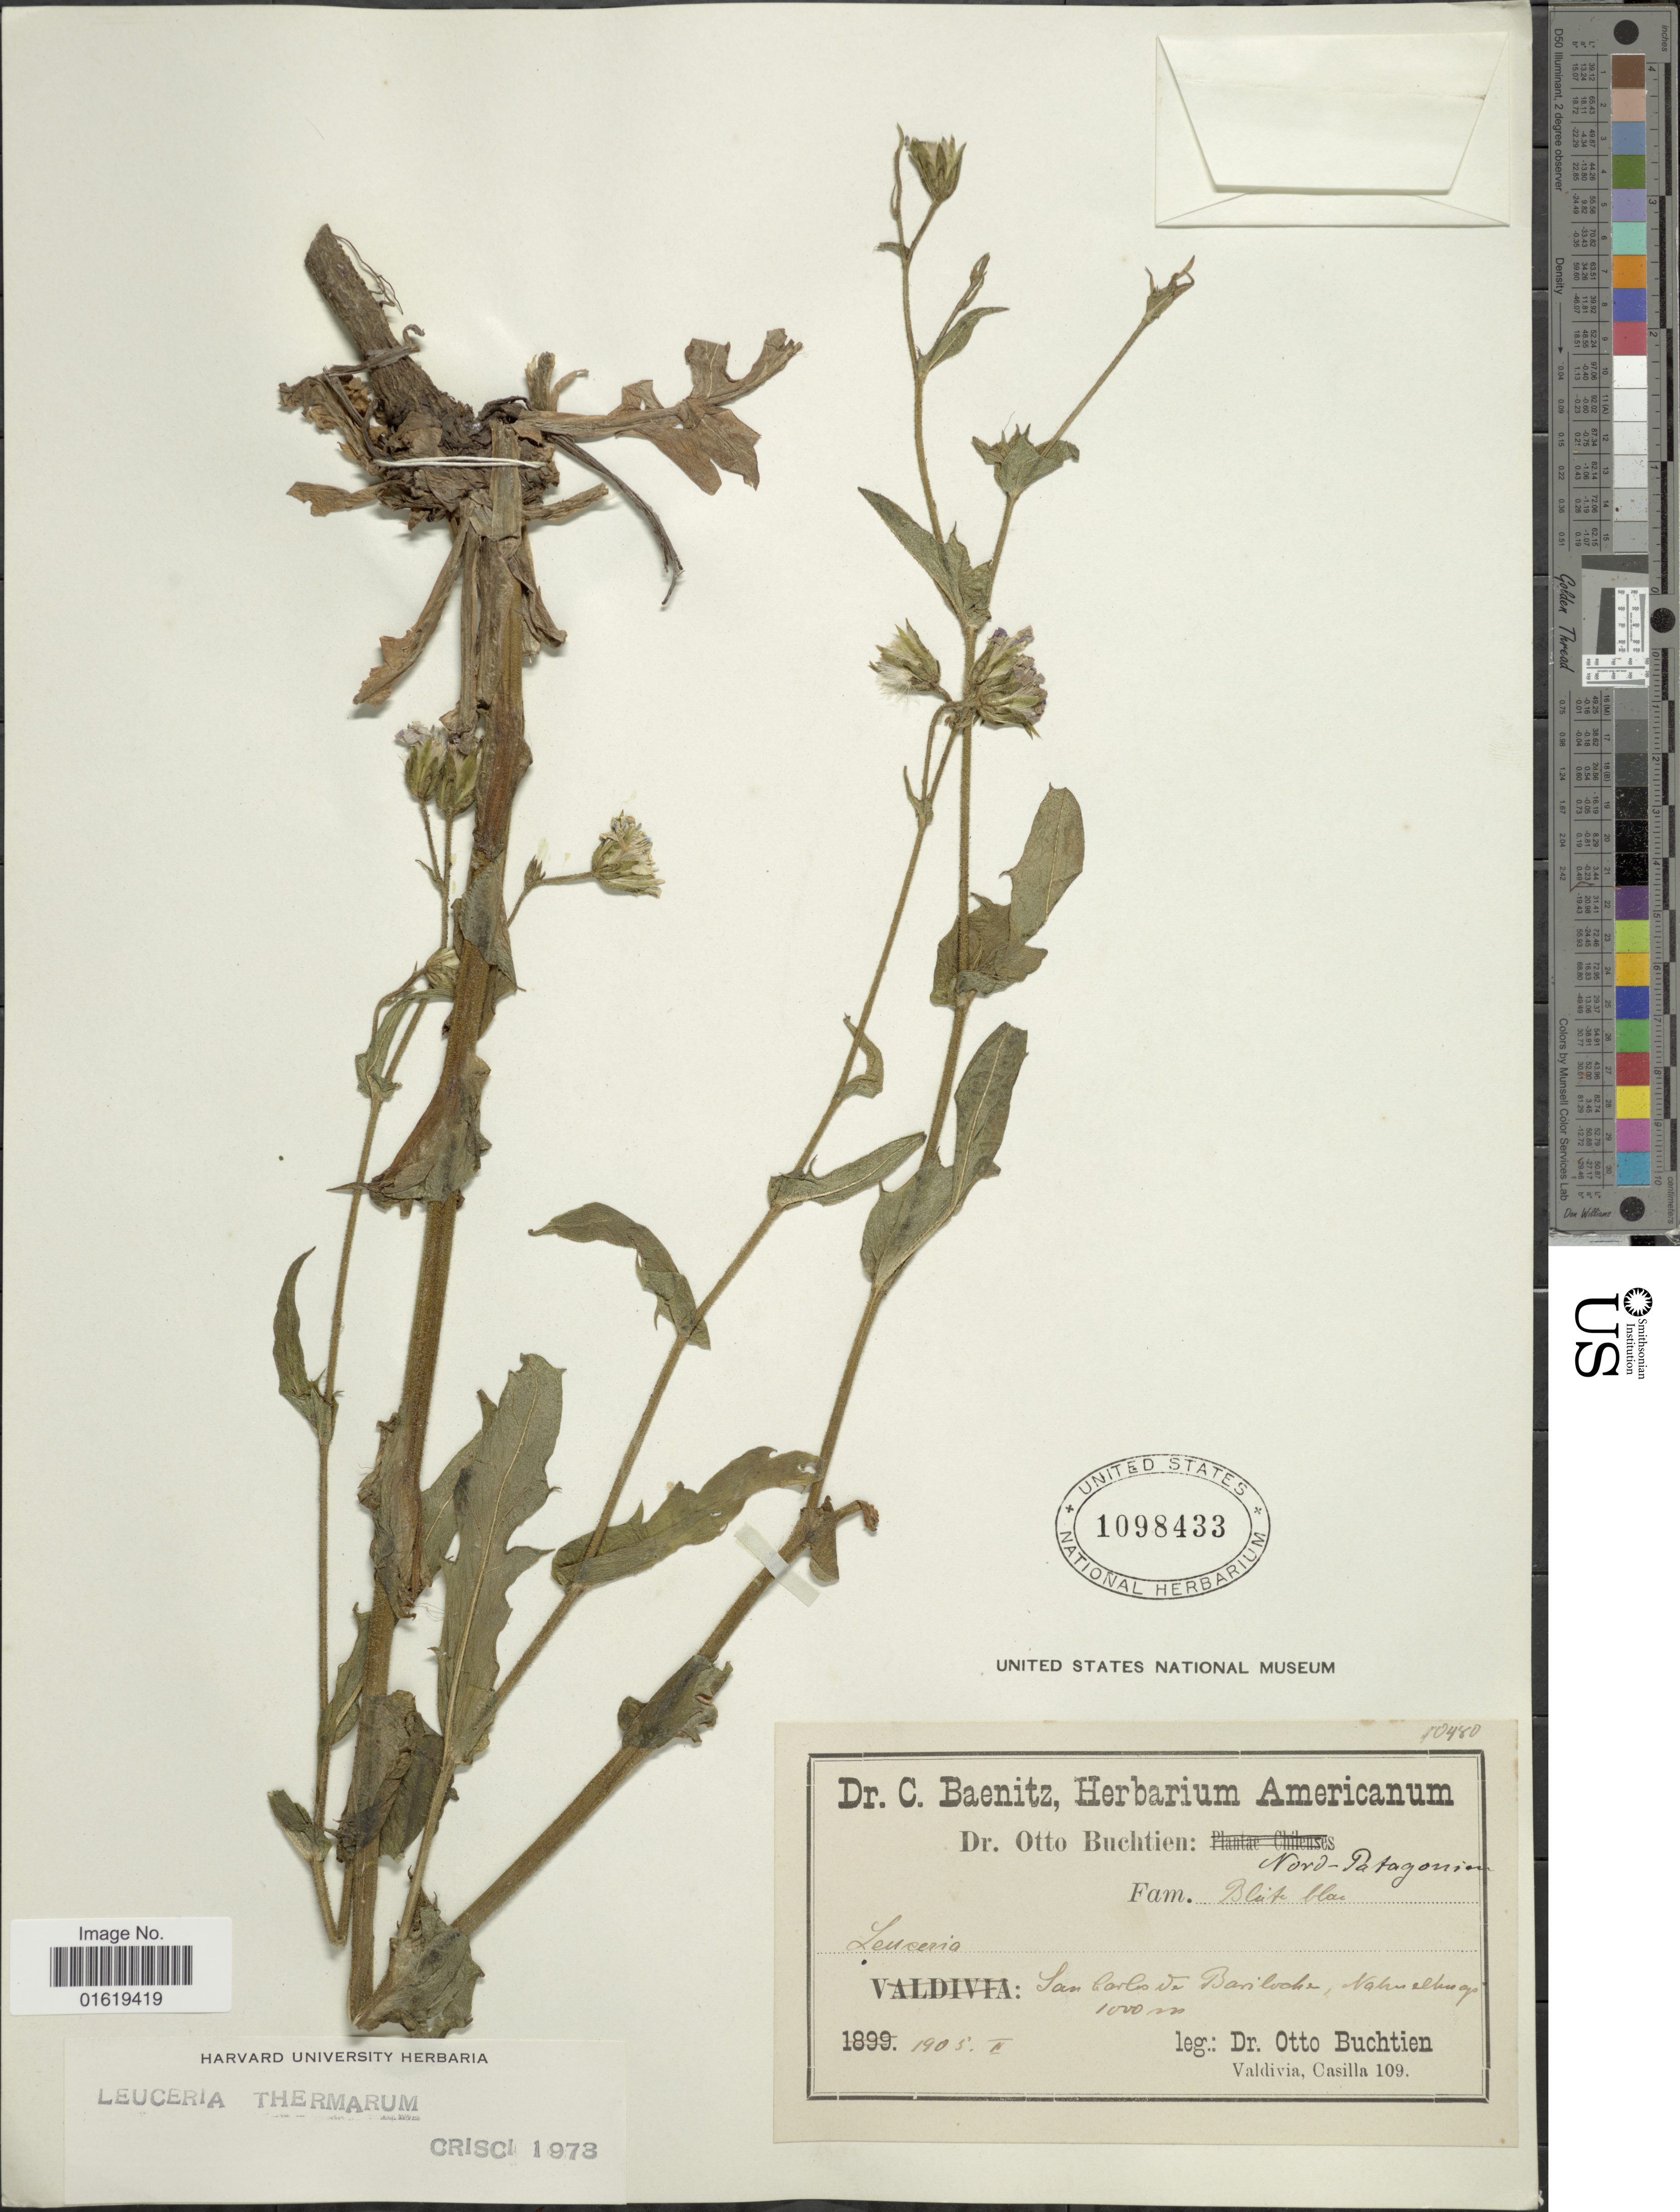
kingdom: Plantae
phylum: Tracheophyta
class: Magnoliopsida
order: Asterales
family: Asteraceae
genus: Leucheria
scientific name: Leucheria thermarum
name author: (Phil.) Phil.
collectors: O. Buchtien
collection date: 1905-02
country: Argentina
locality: Nord-Patagonien. San Carlos de Bariloche, Nahuelhuapi.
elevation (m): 1000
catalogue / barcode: US 1098433